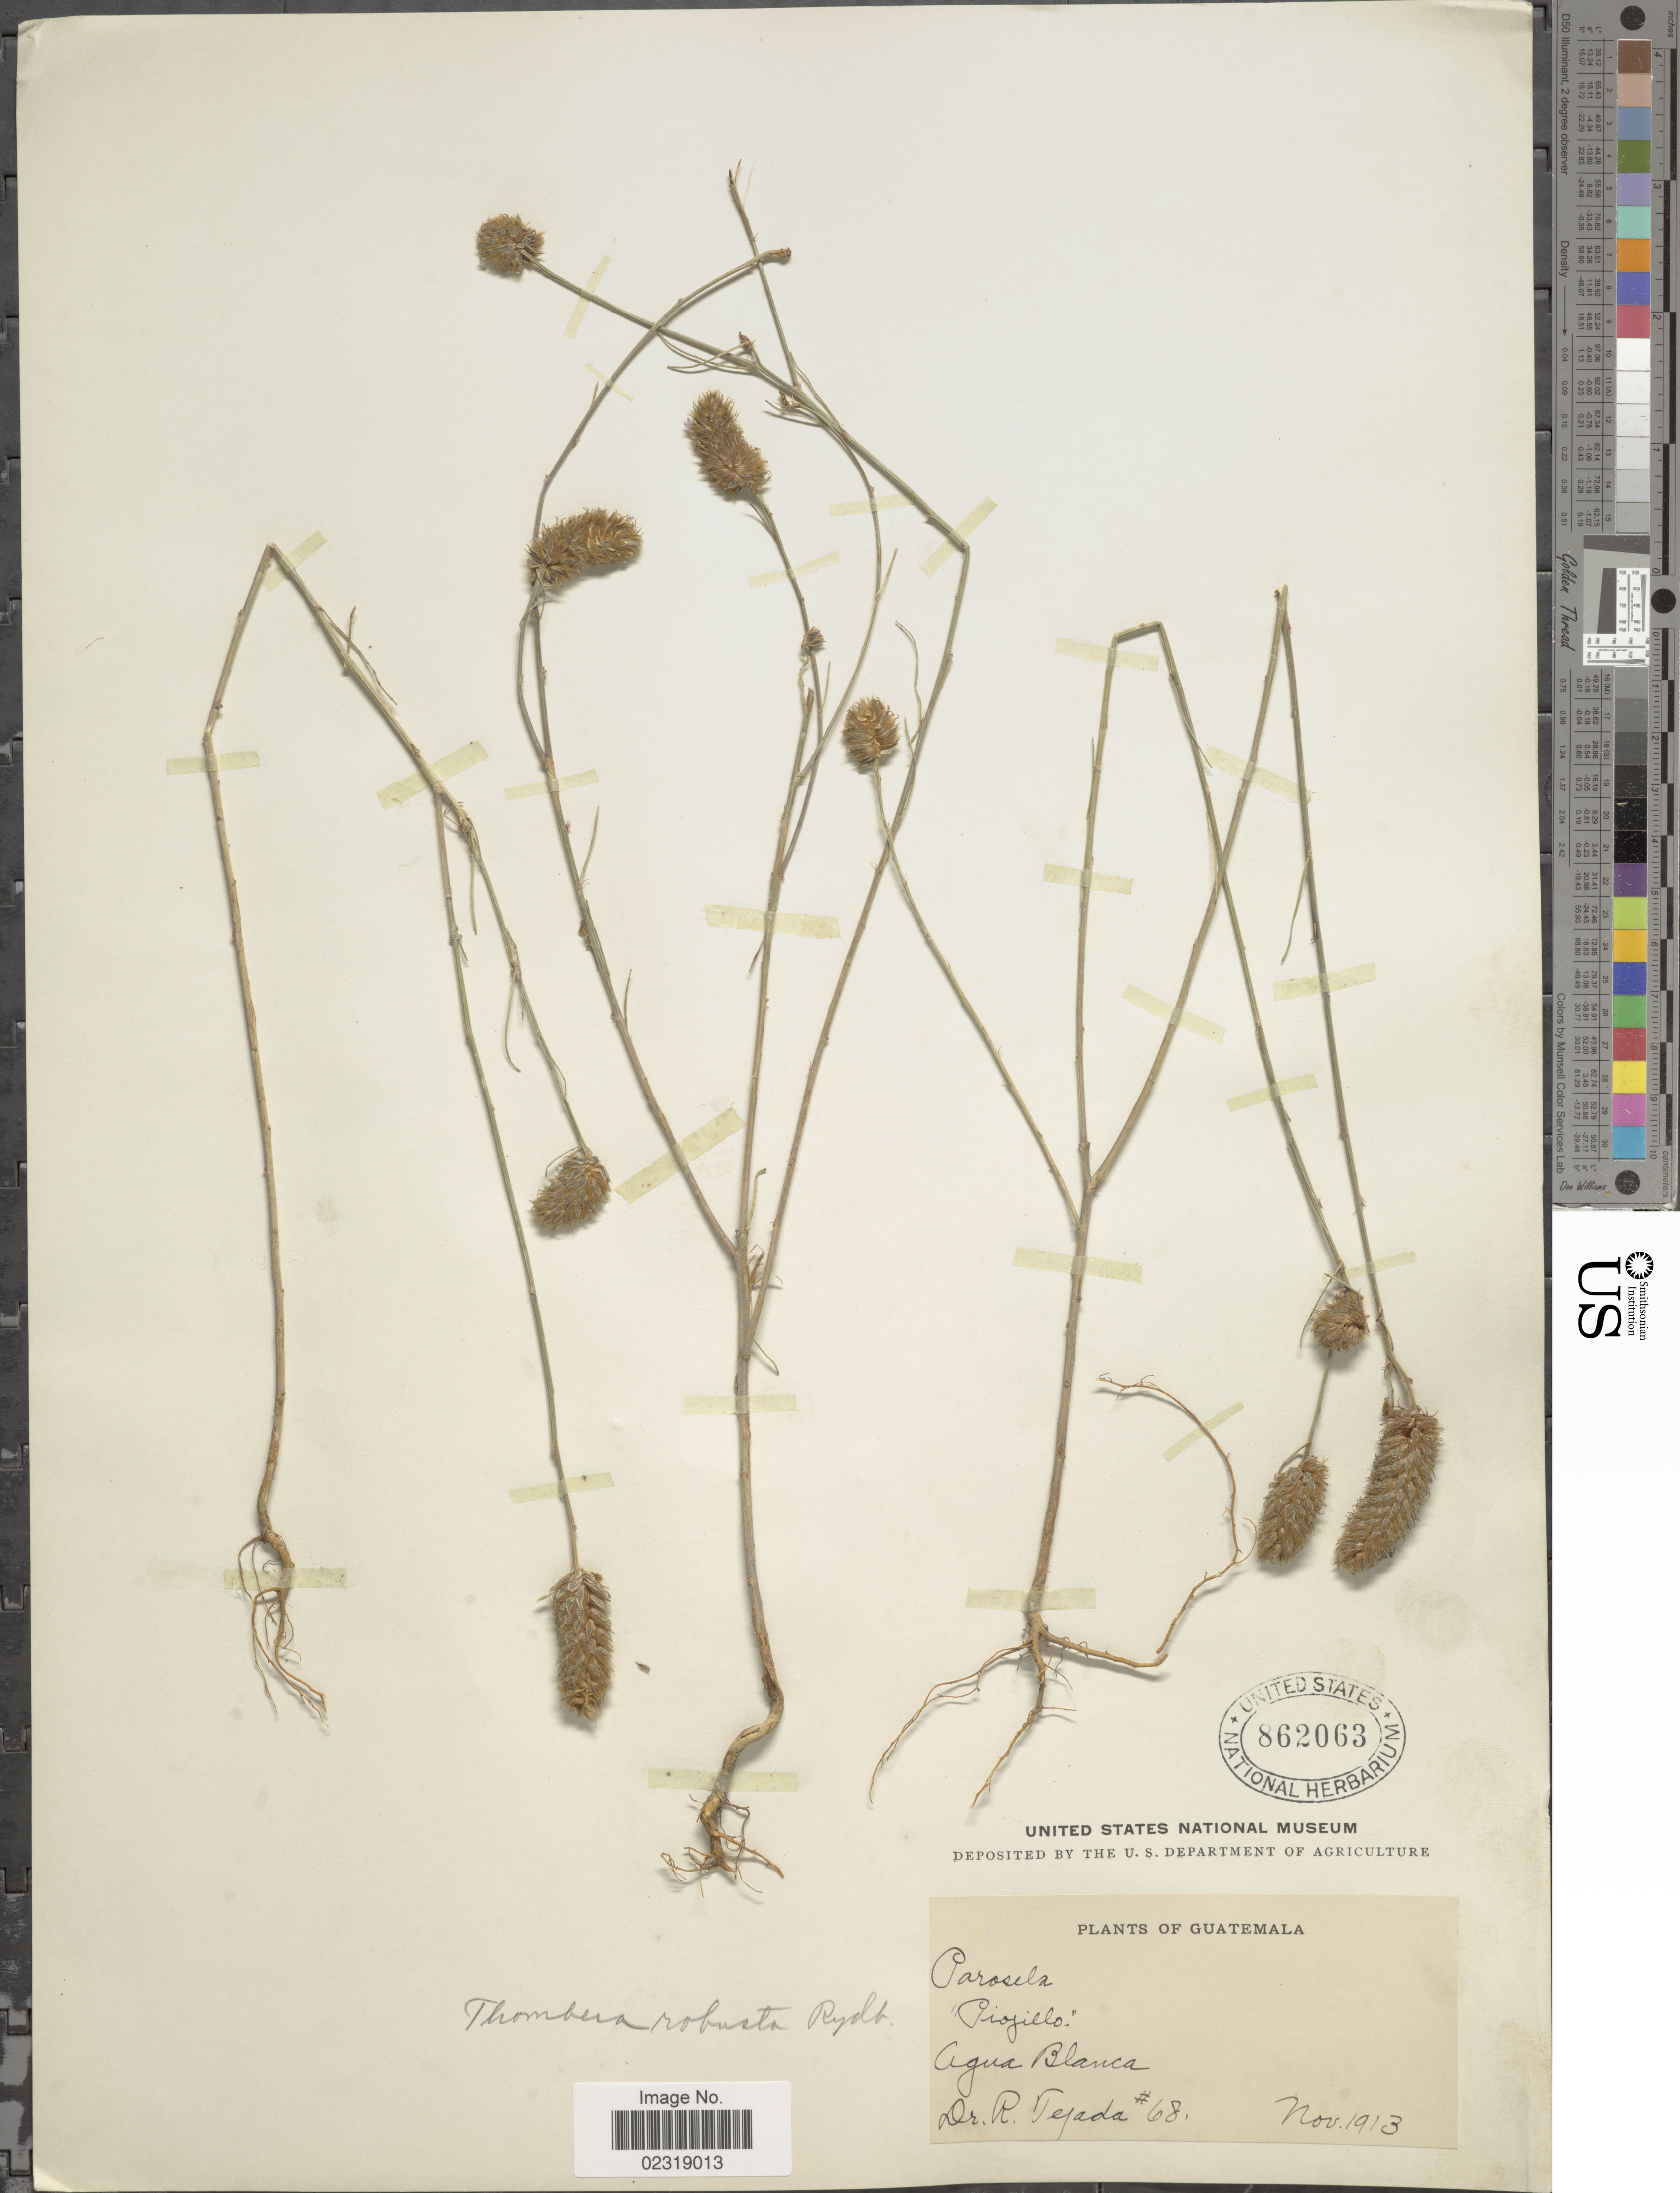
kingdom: Plantae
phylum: Tracheophyta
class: Magnoliopsida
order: Fabales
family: Fabaceae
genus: Dalea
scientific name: Dalea cliffortiana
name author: Willd.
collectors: R. Tejada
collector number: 68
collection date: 1913-11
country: Guatemala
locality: Agua Blanca.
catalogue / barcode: US 862063